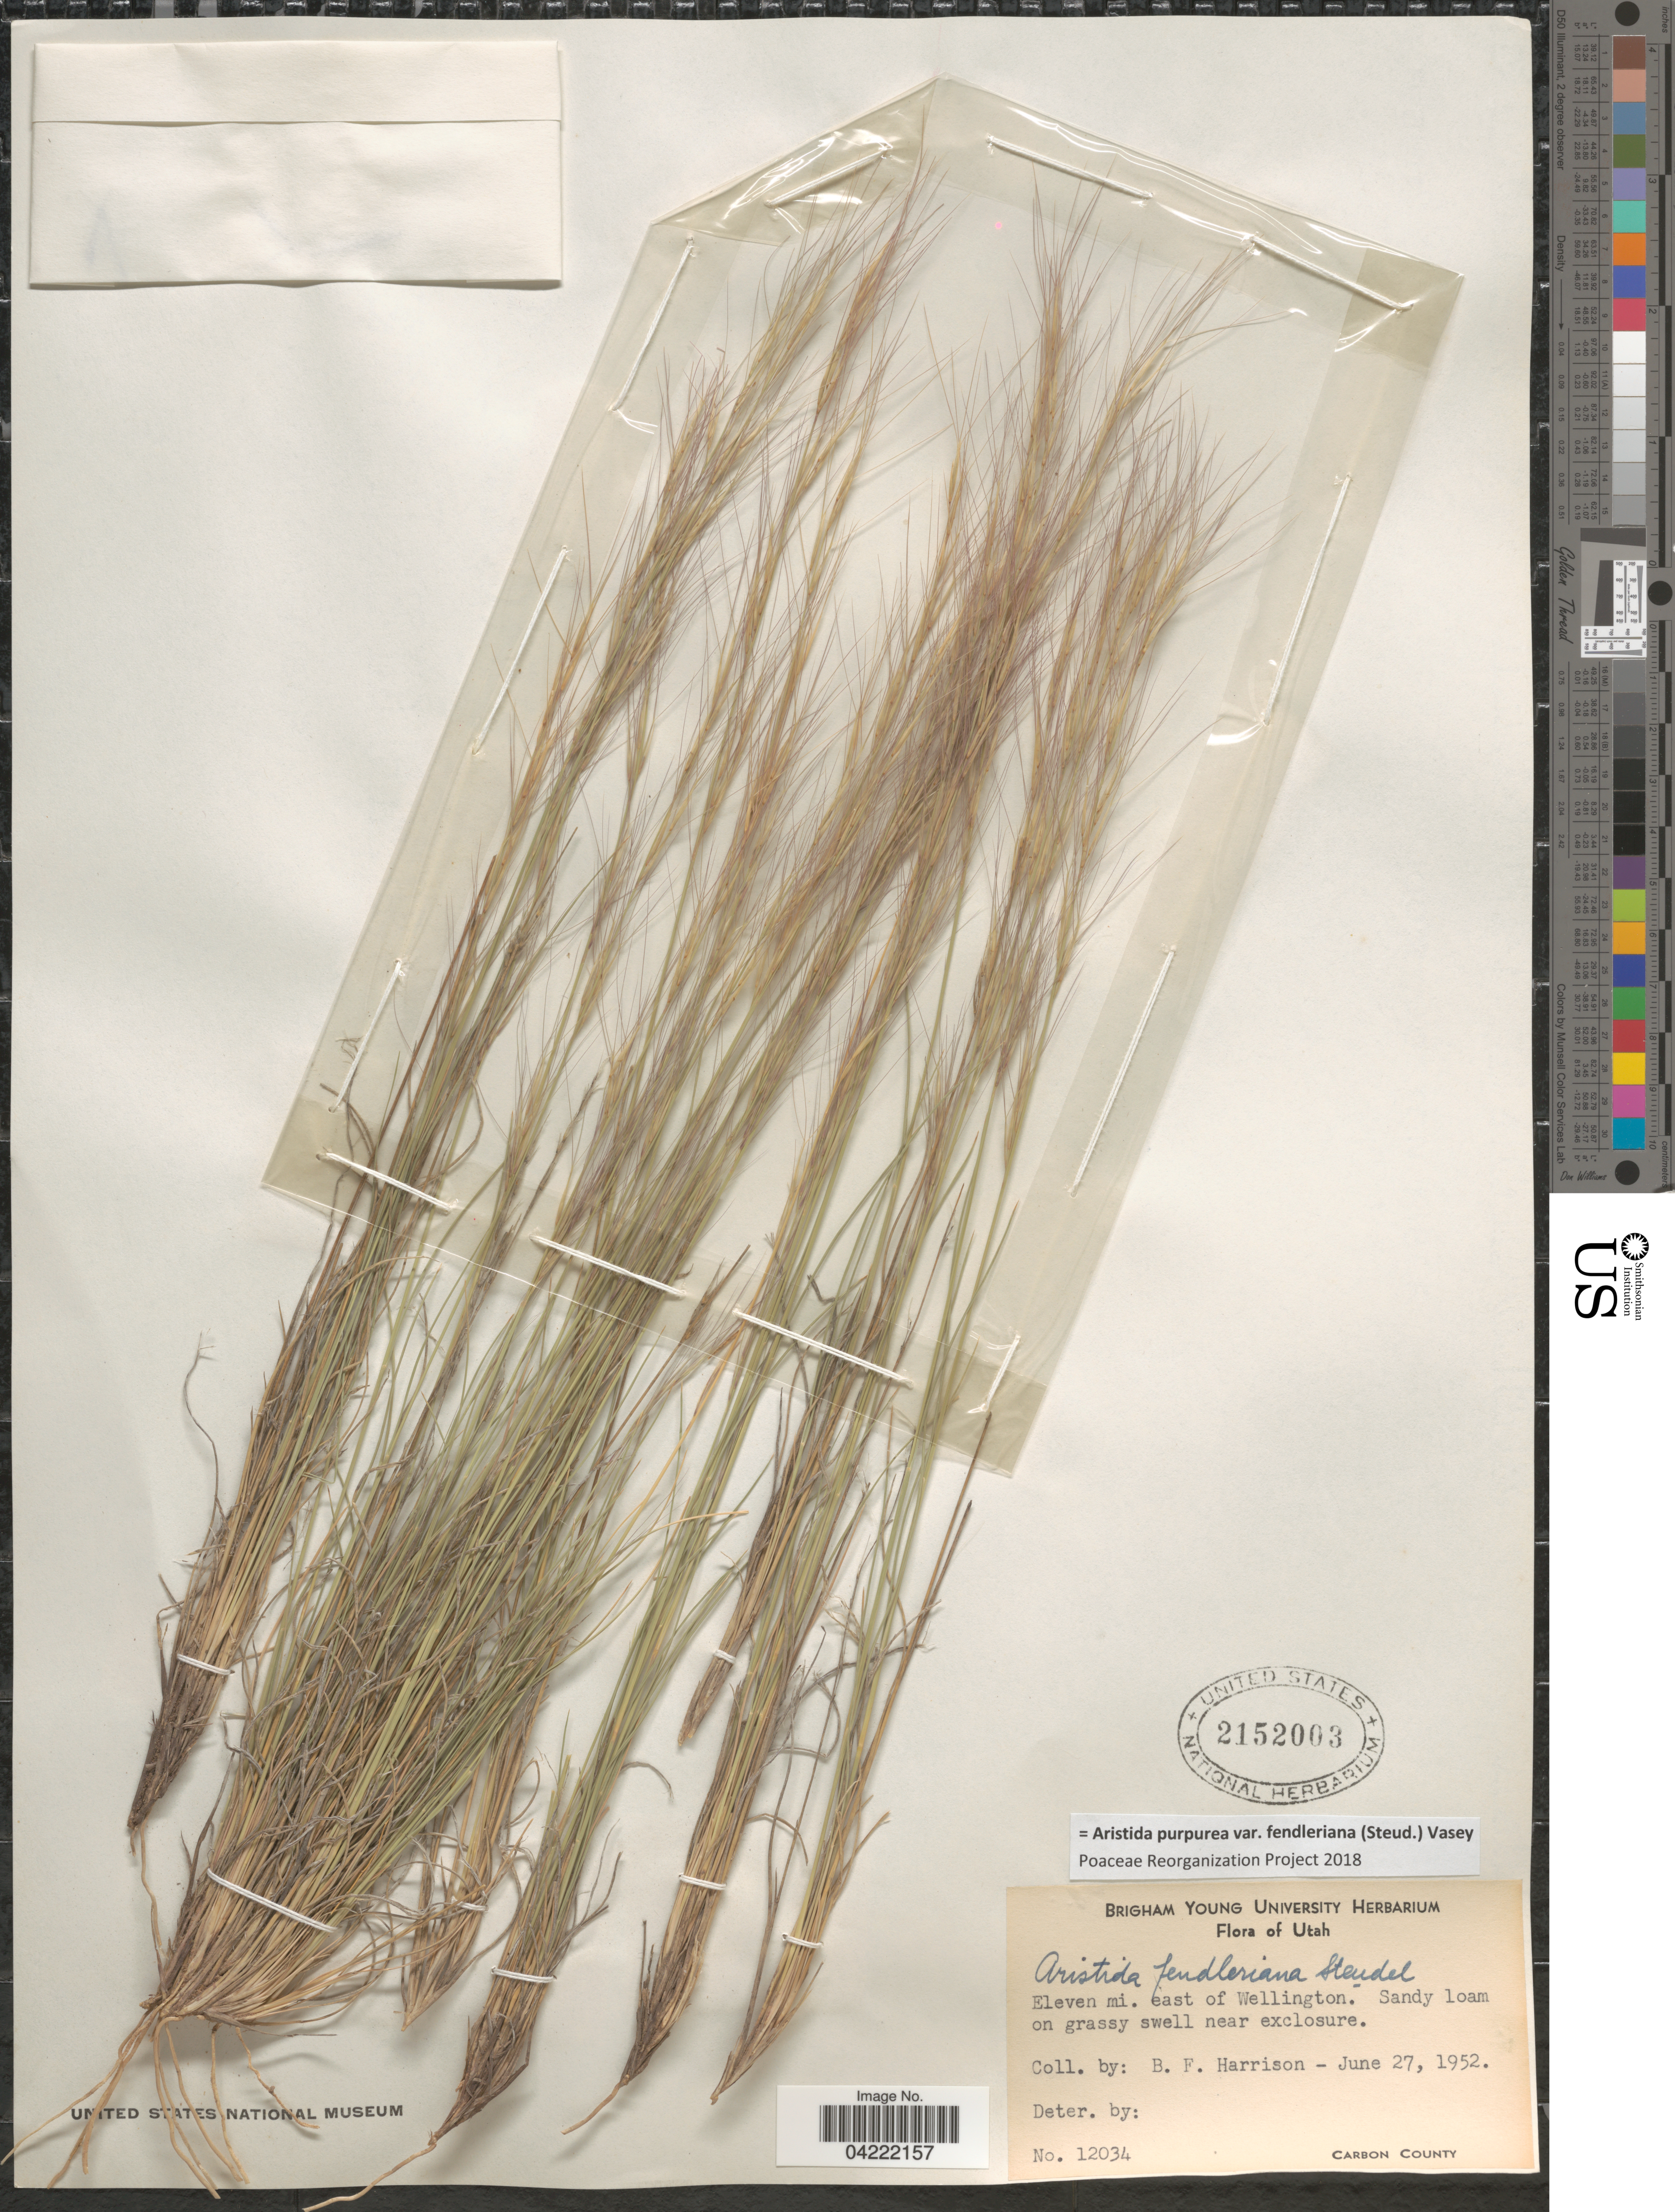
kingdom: Plantae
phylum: Tracheophyta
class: Liliopsida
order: Poales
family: Poaceae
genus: Aristida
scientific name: Aristida purpurea var. fendleriana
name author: (Steud.) Vasey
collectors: B. F. Harrison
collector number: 12034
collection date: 1952-06-27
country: United States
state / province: Utah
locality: Eleven mi. east of Wellington. Sandy loam swell near exclosure. Carbon County.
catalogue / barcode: US 2152003